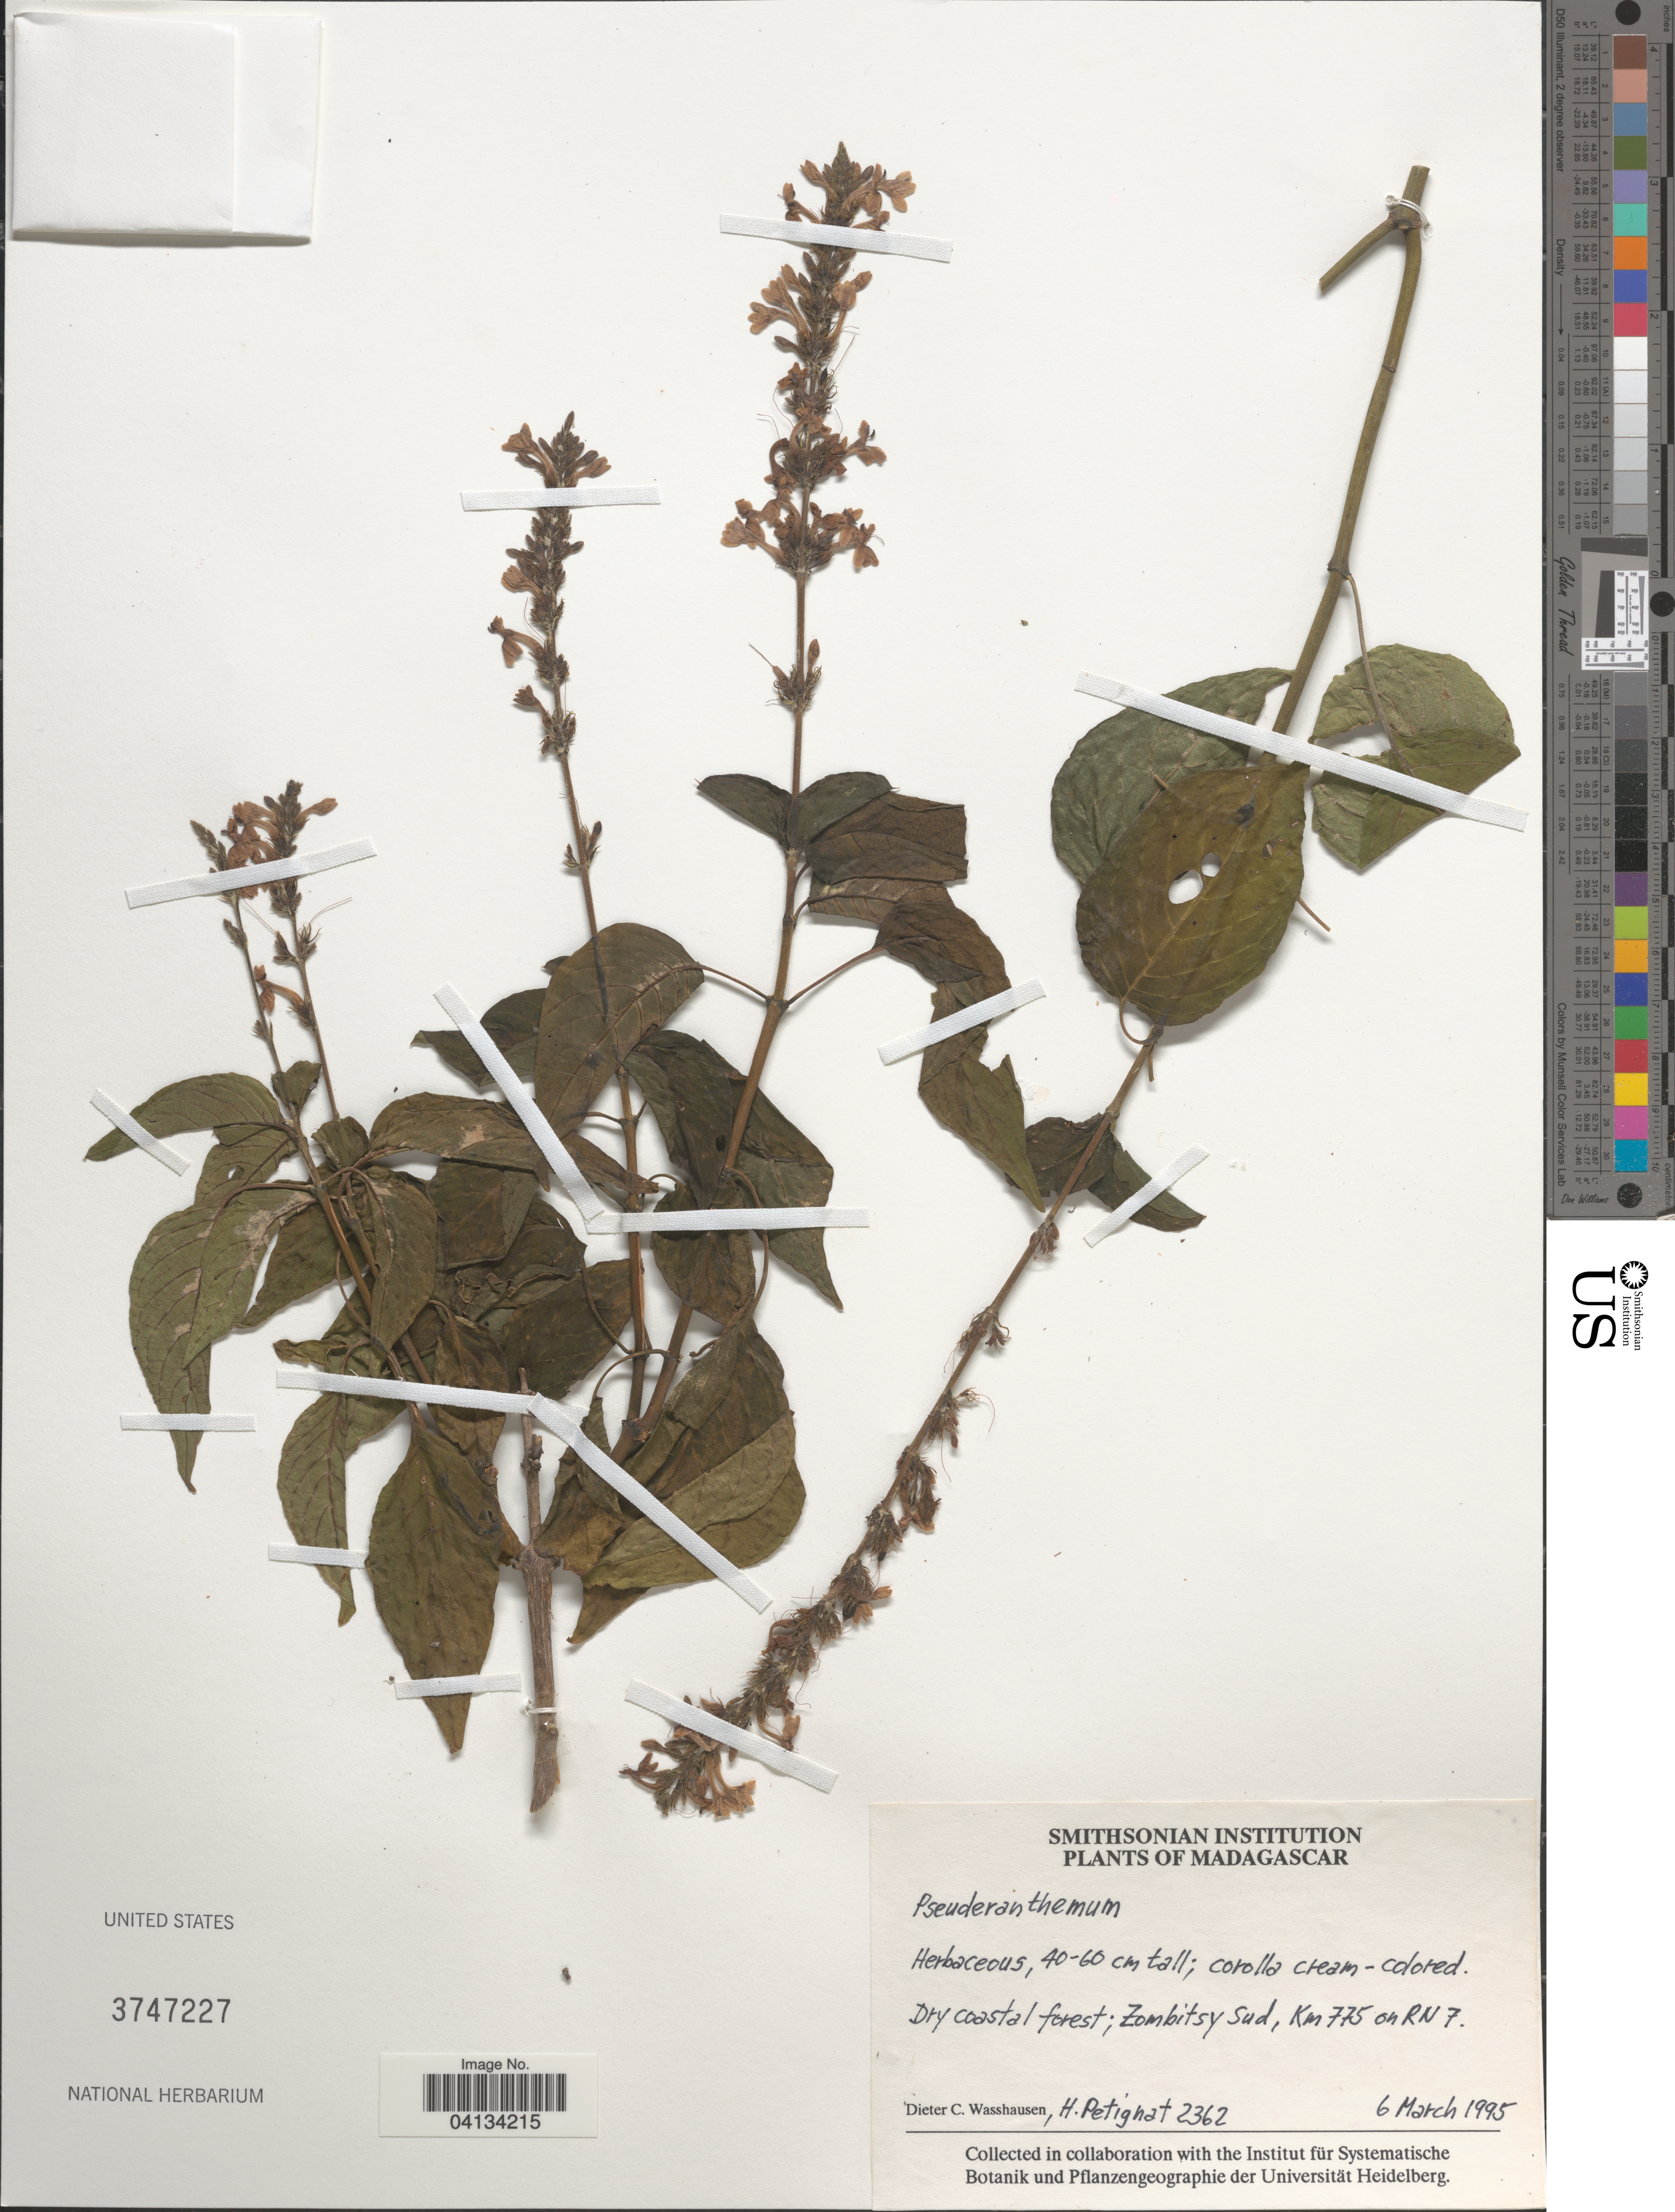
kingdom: Plantae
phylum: Tracheophyta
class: Magnoliopsida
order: Lamiales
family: Acanthaceae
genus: Pseuderanthemum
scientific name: Pseuderanthemum sp.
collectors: D. C. Wasshausen & H. Petignat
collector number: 2362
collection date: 1995-03-06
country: Madagascar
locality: Zombitsy Sud, Km 775 on RN 7.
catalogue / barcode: US 3747227